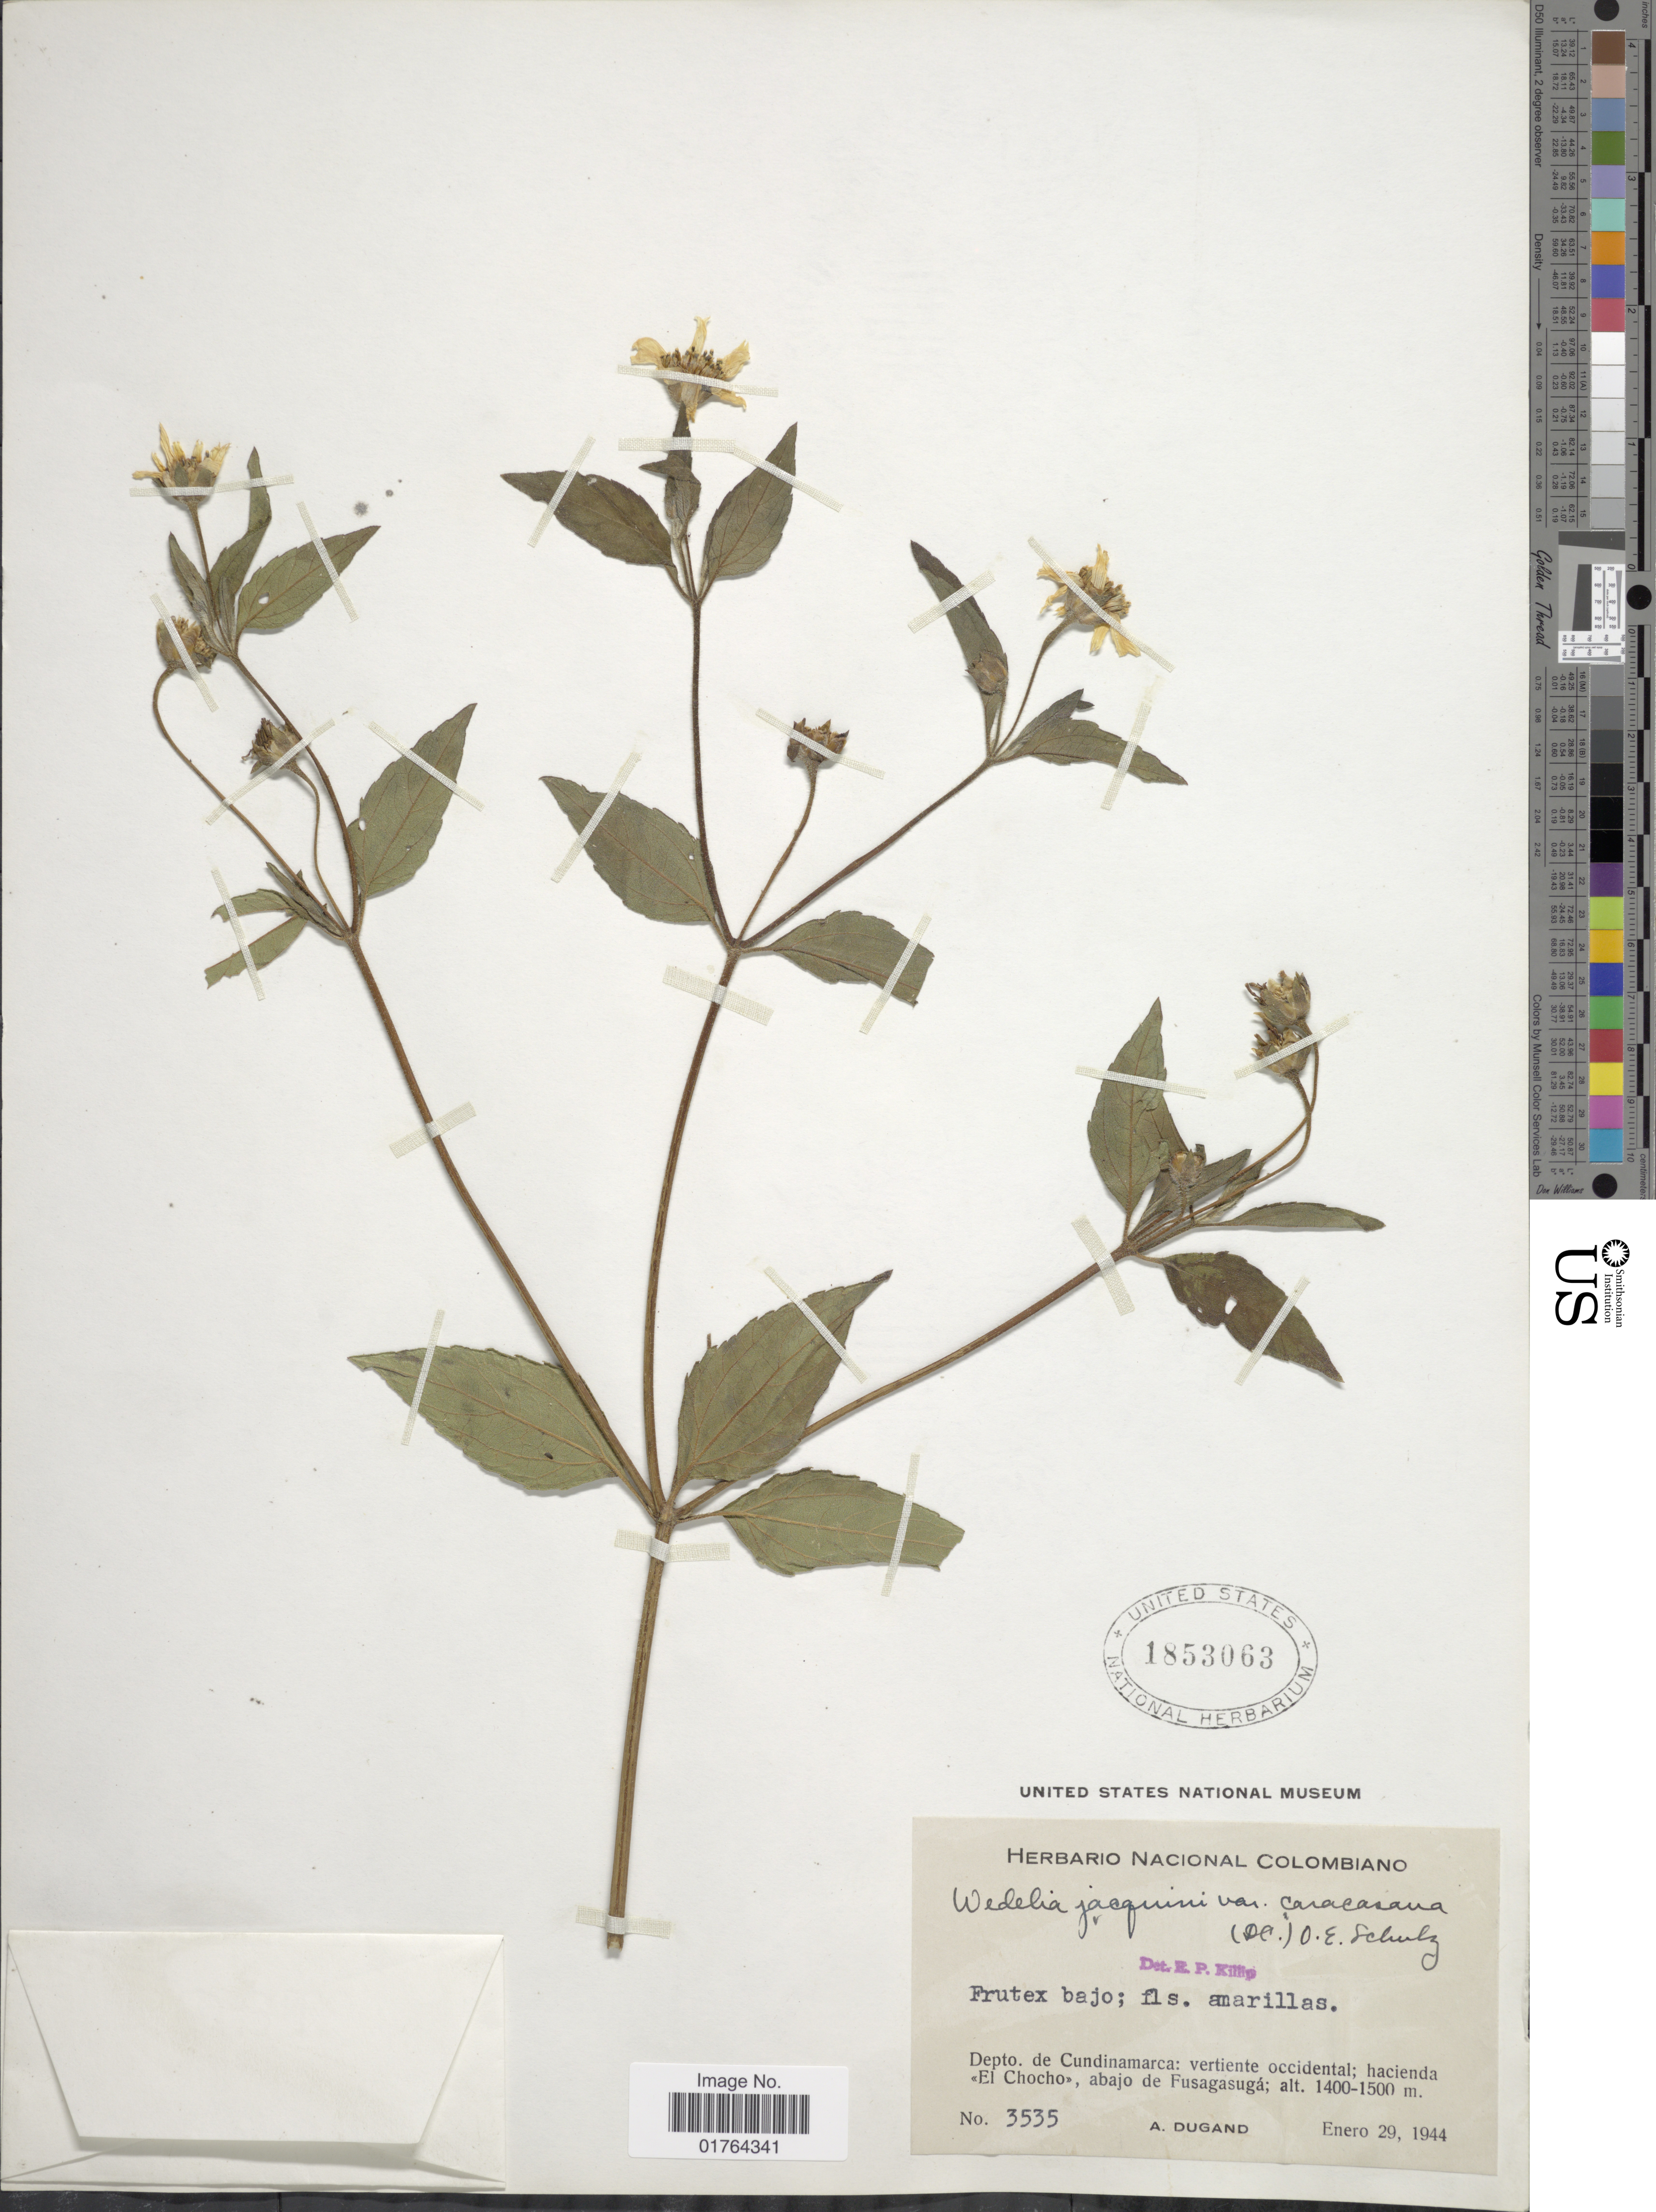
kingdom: Plantae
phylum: Tracheophyta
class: Magnoliopsida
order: Asterales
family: Asteraceae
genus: Wedelia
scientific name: Wedelia calycina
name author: Rich.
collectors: A. Dugand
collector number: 3535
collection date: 1944-01-29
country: Colombia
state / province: Cundinamarca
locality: Depto. de Cundinamarca: vertiente occidental; hacienda, El Chocho, abajo de Fusagasuga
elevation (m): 1400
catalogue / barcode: US 1853063